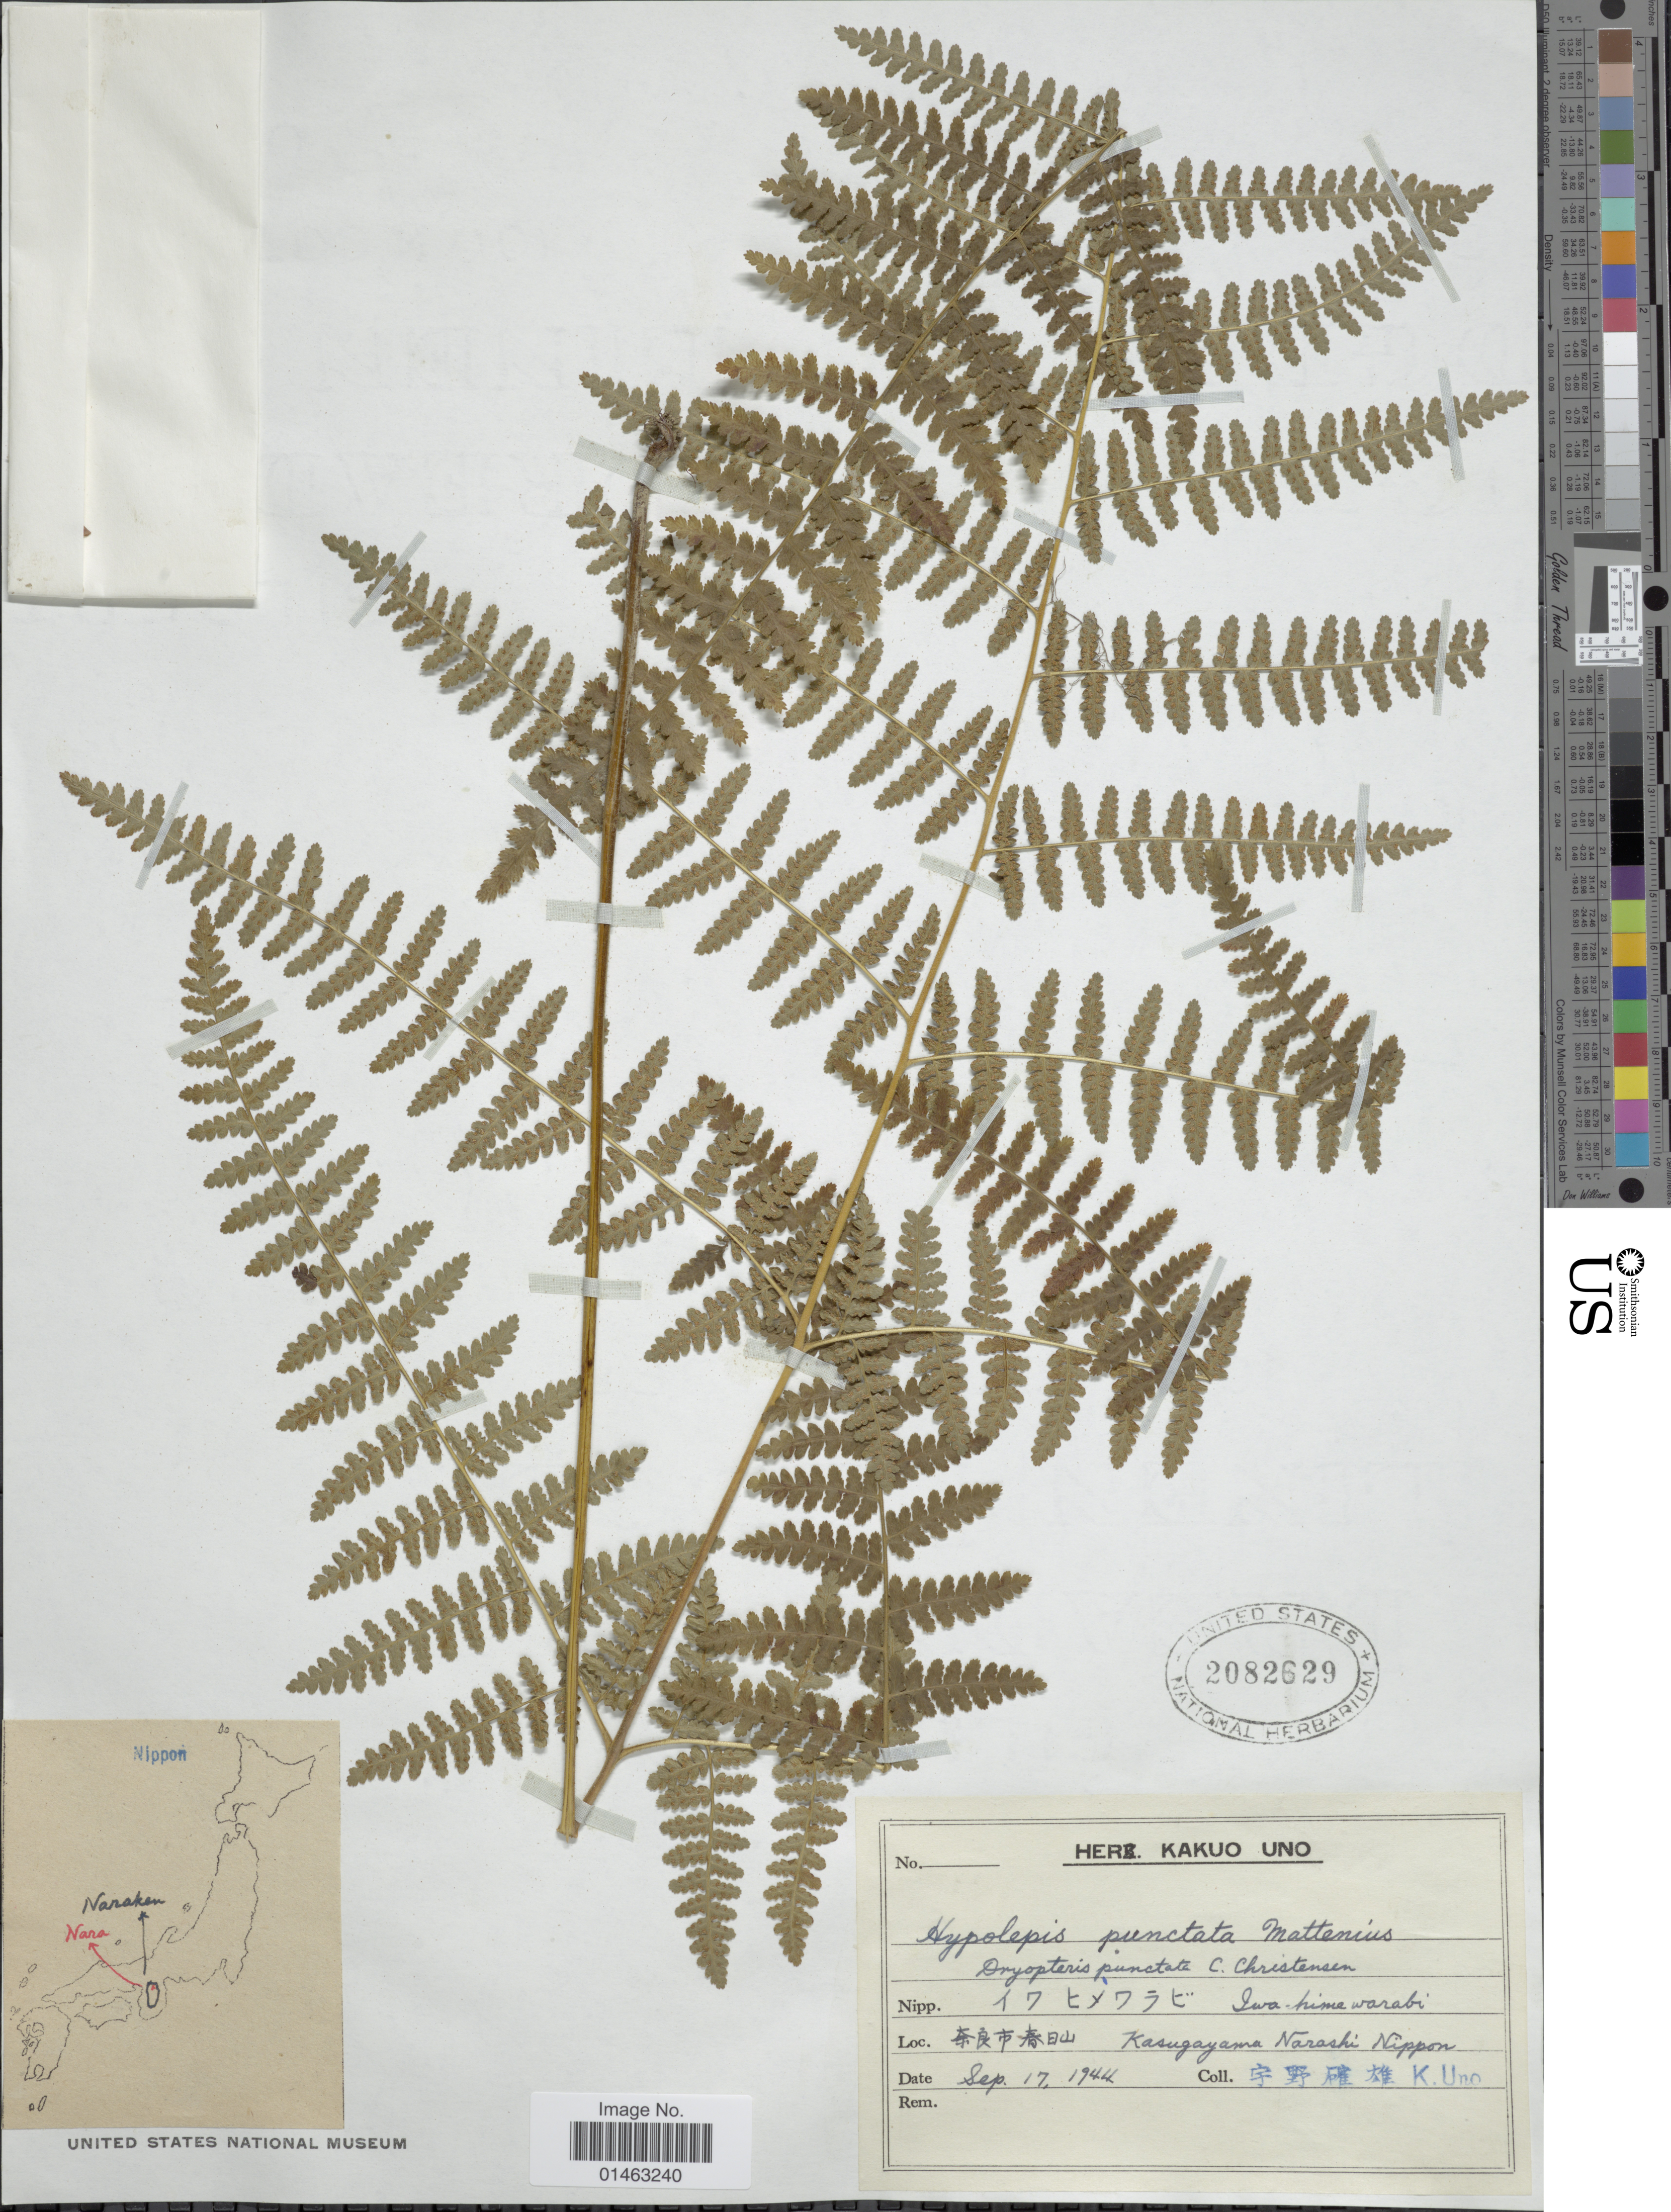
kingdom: Plantae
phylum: Tracheophyta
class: Polypodiopsida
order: Polypodiales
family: Dennstaedtiaceae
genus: Hypolepis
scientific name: Hypolepis punctata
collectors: K. Uno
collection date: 1944-09-17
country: Japan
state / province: Nara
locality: Kasugayama Nara-shi Nippon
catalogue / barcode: US 2082629